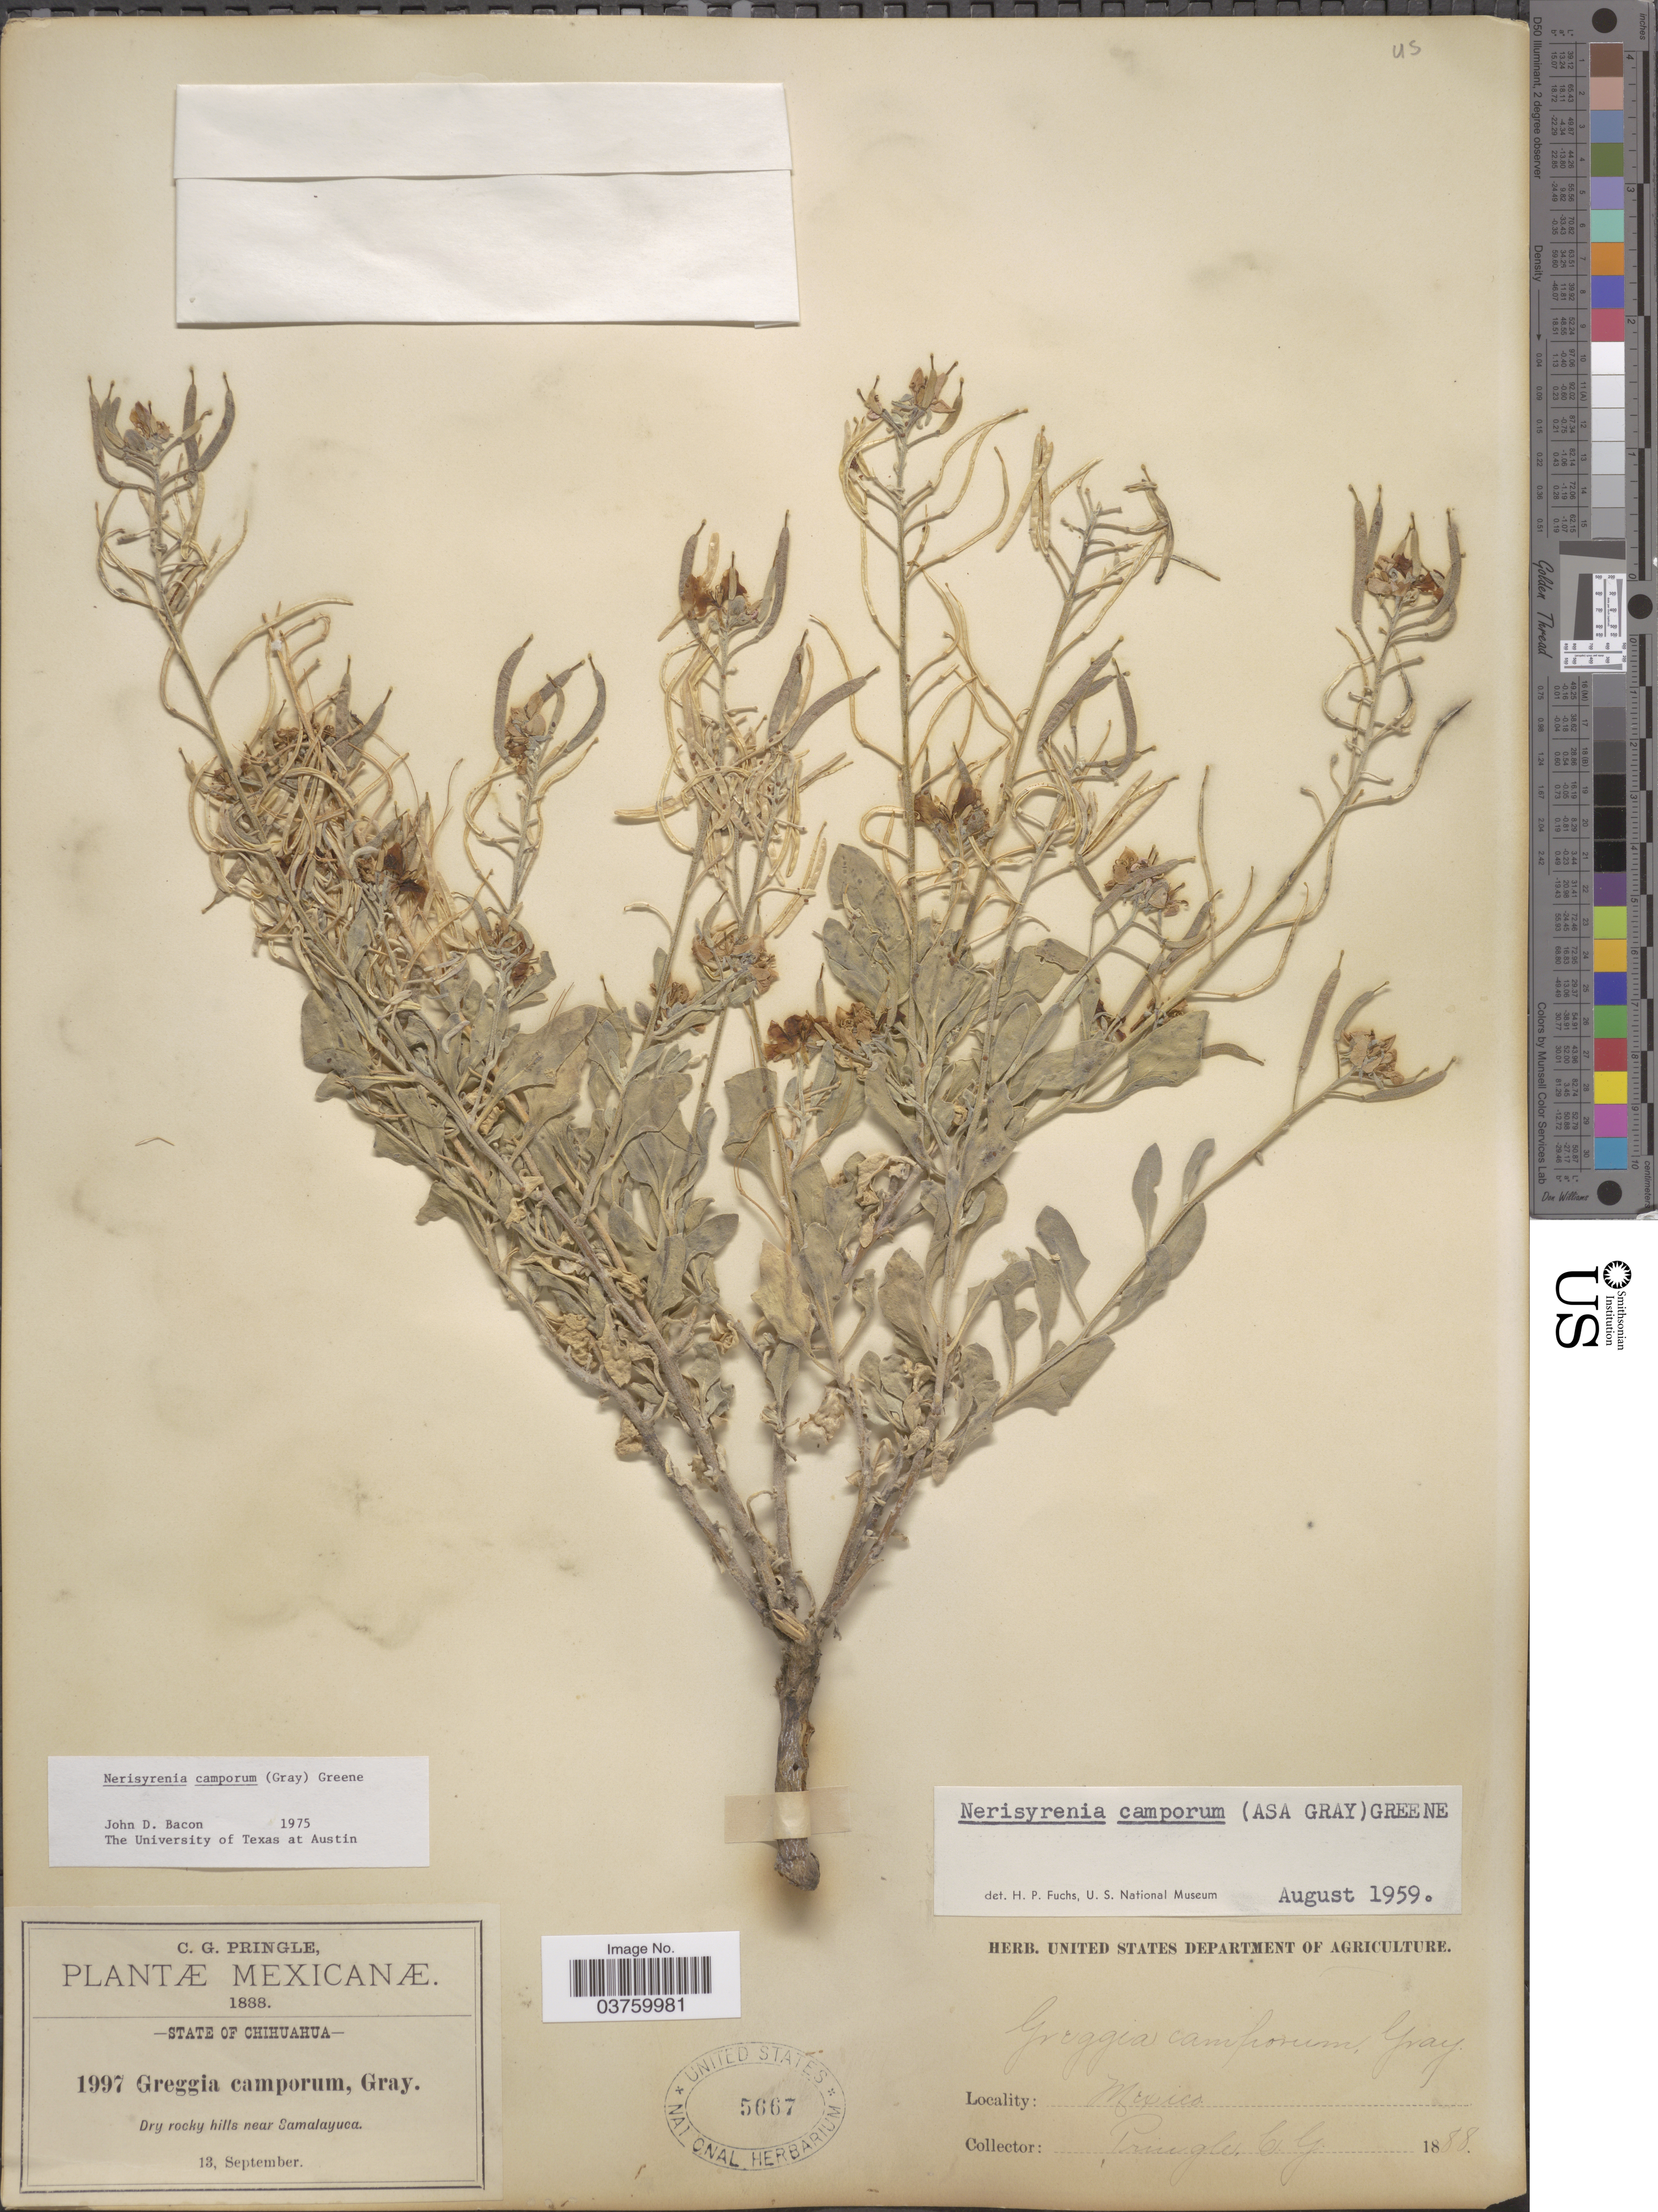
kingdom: Plantae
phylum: Tracheophyta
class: Magnoliopsida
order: Brassicales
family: Brassicaceae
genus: Nerisyrenia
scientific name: Nerisyrenia camporum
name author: (A. Gray) Greene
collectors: C. G. Pringle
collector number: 1997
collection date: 1888-09-13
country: Mexico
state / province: Chihuahua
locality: Dry rocky hills near Samalayuca.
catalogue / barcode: US 5667